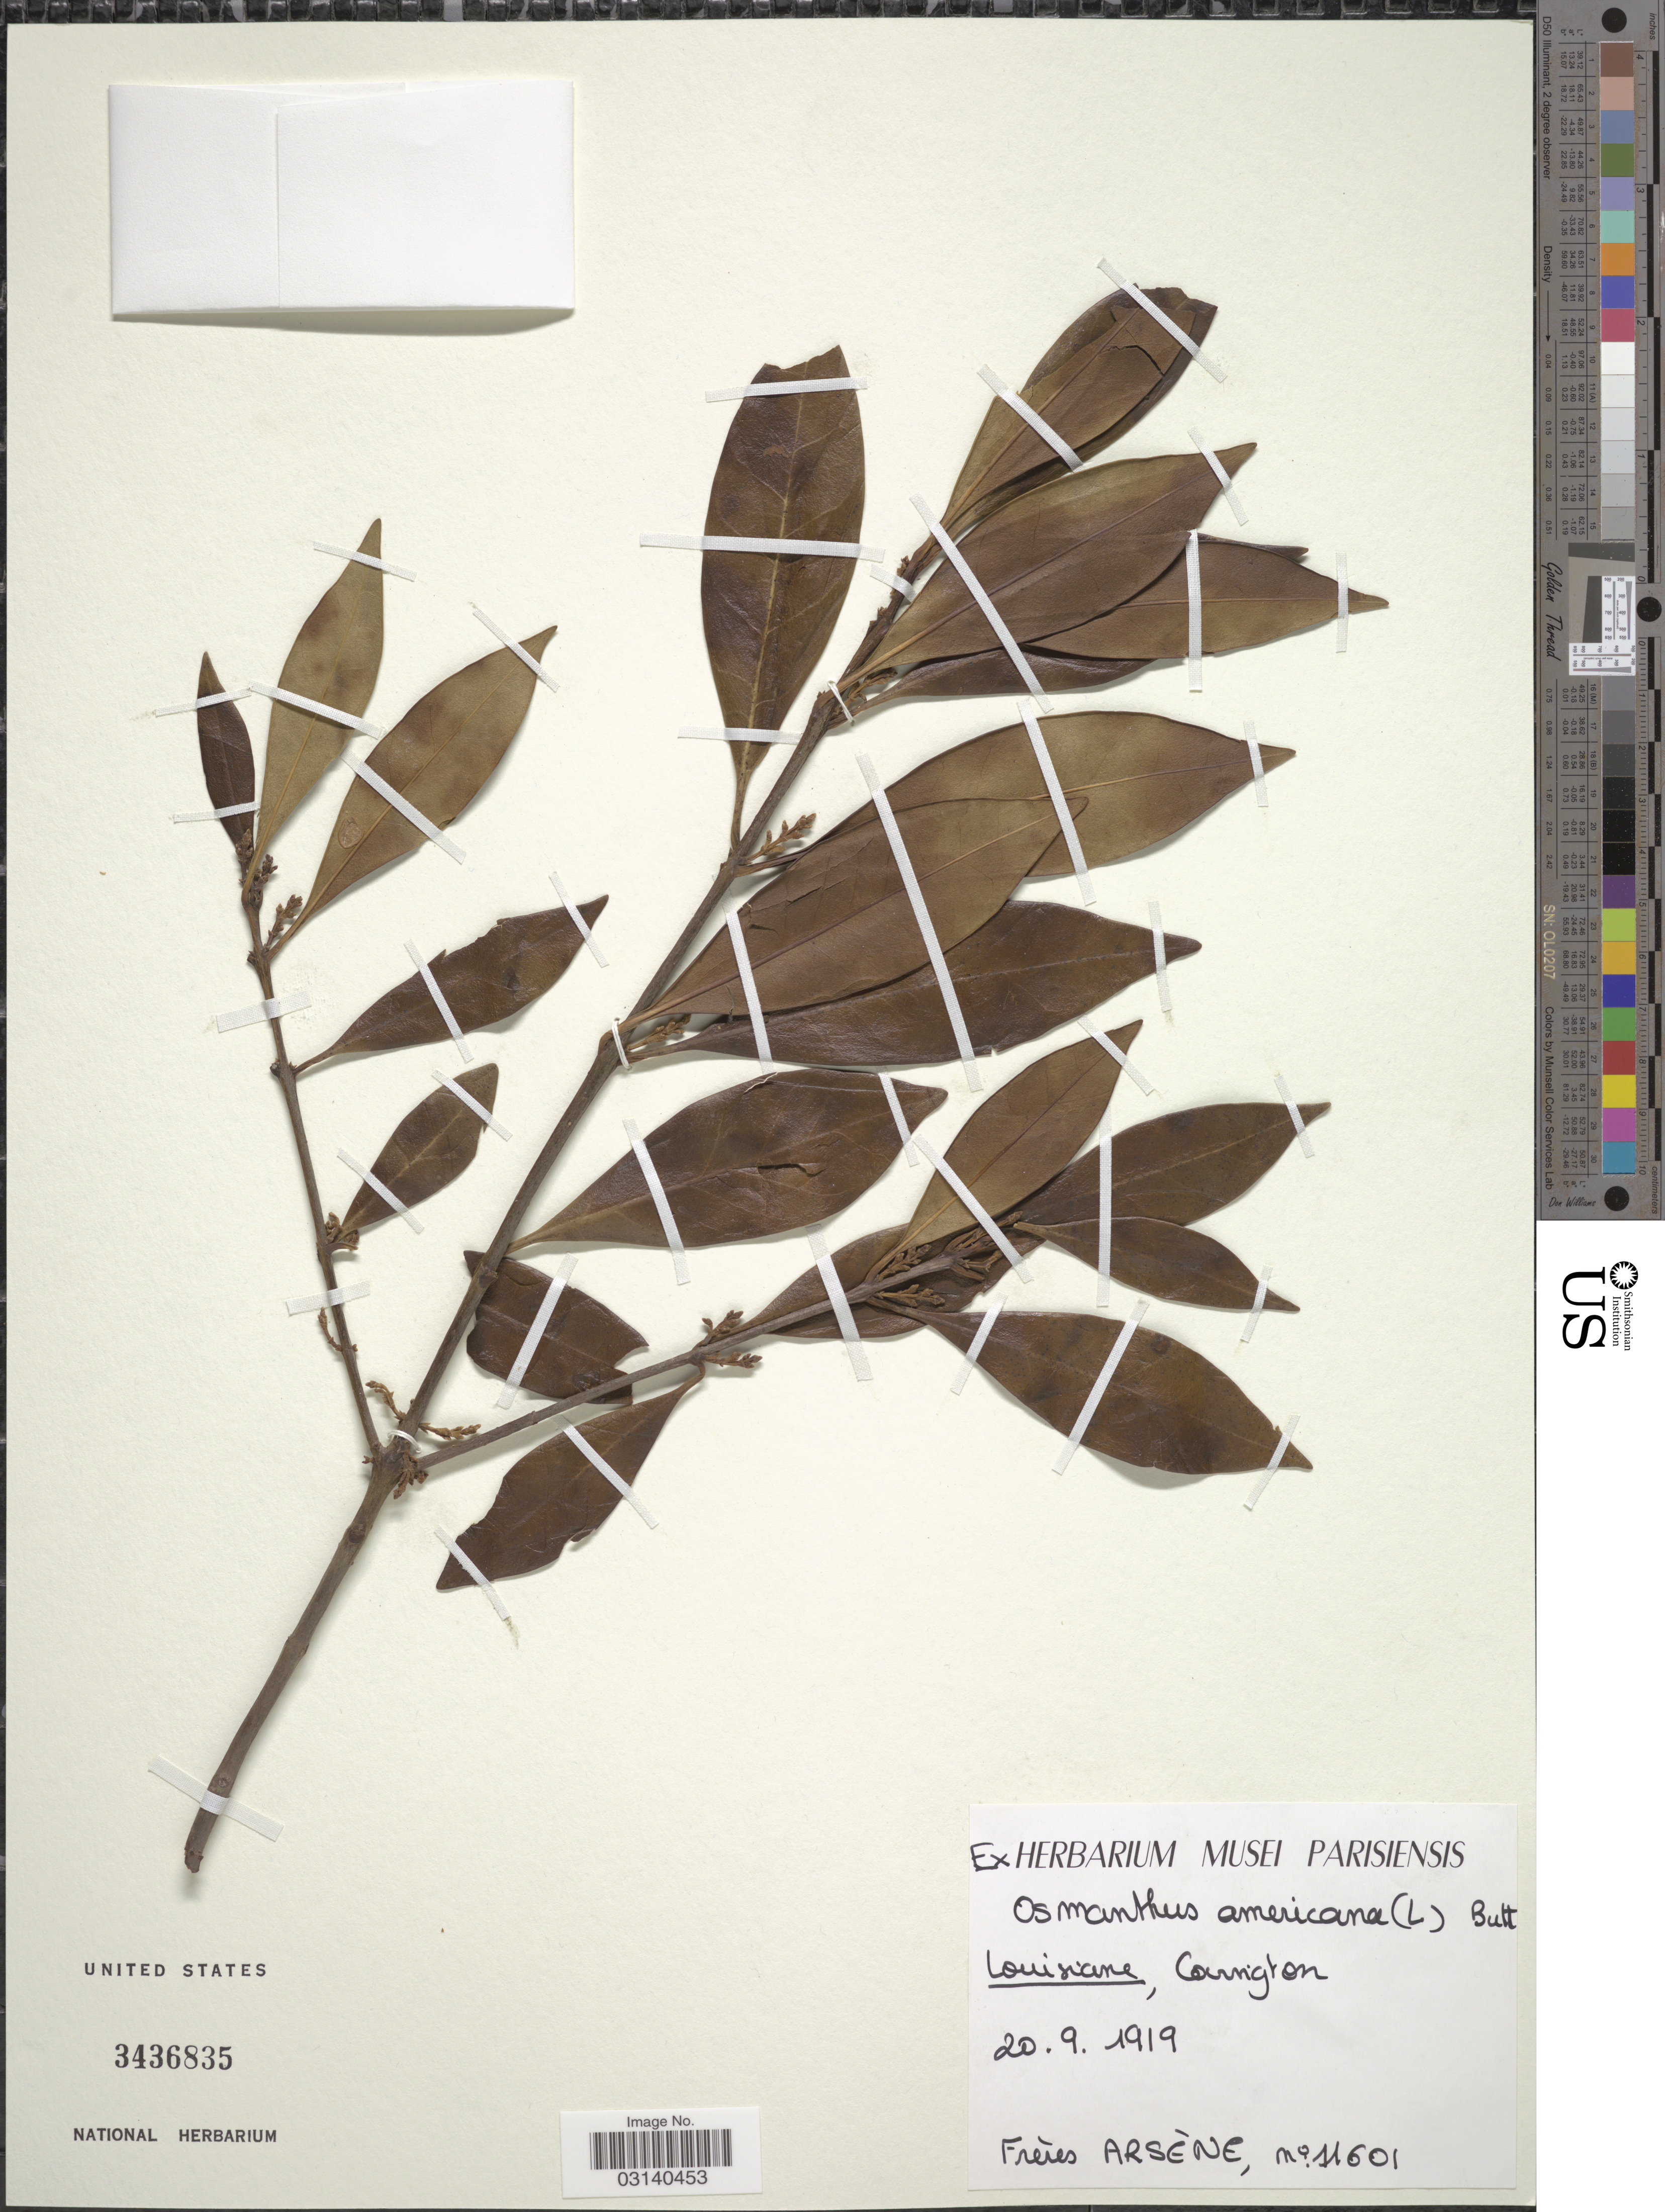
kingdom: Plantae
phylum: Tracheophyta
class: Magnoliopsida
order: Lamiales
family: Oleaceae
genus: Osmanthus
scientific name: Osmanthus americanus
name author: (L.) A. Gray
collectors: Bro. G. Arsène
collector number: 11601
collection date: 1919-09-20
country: United States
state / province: Louisiana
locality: Covington.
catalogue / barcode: US 3436835